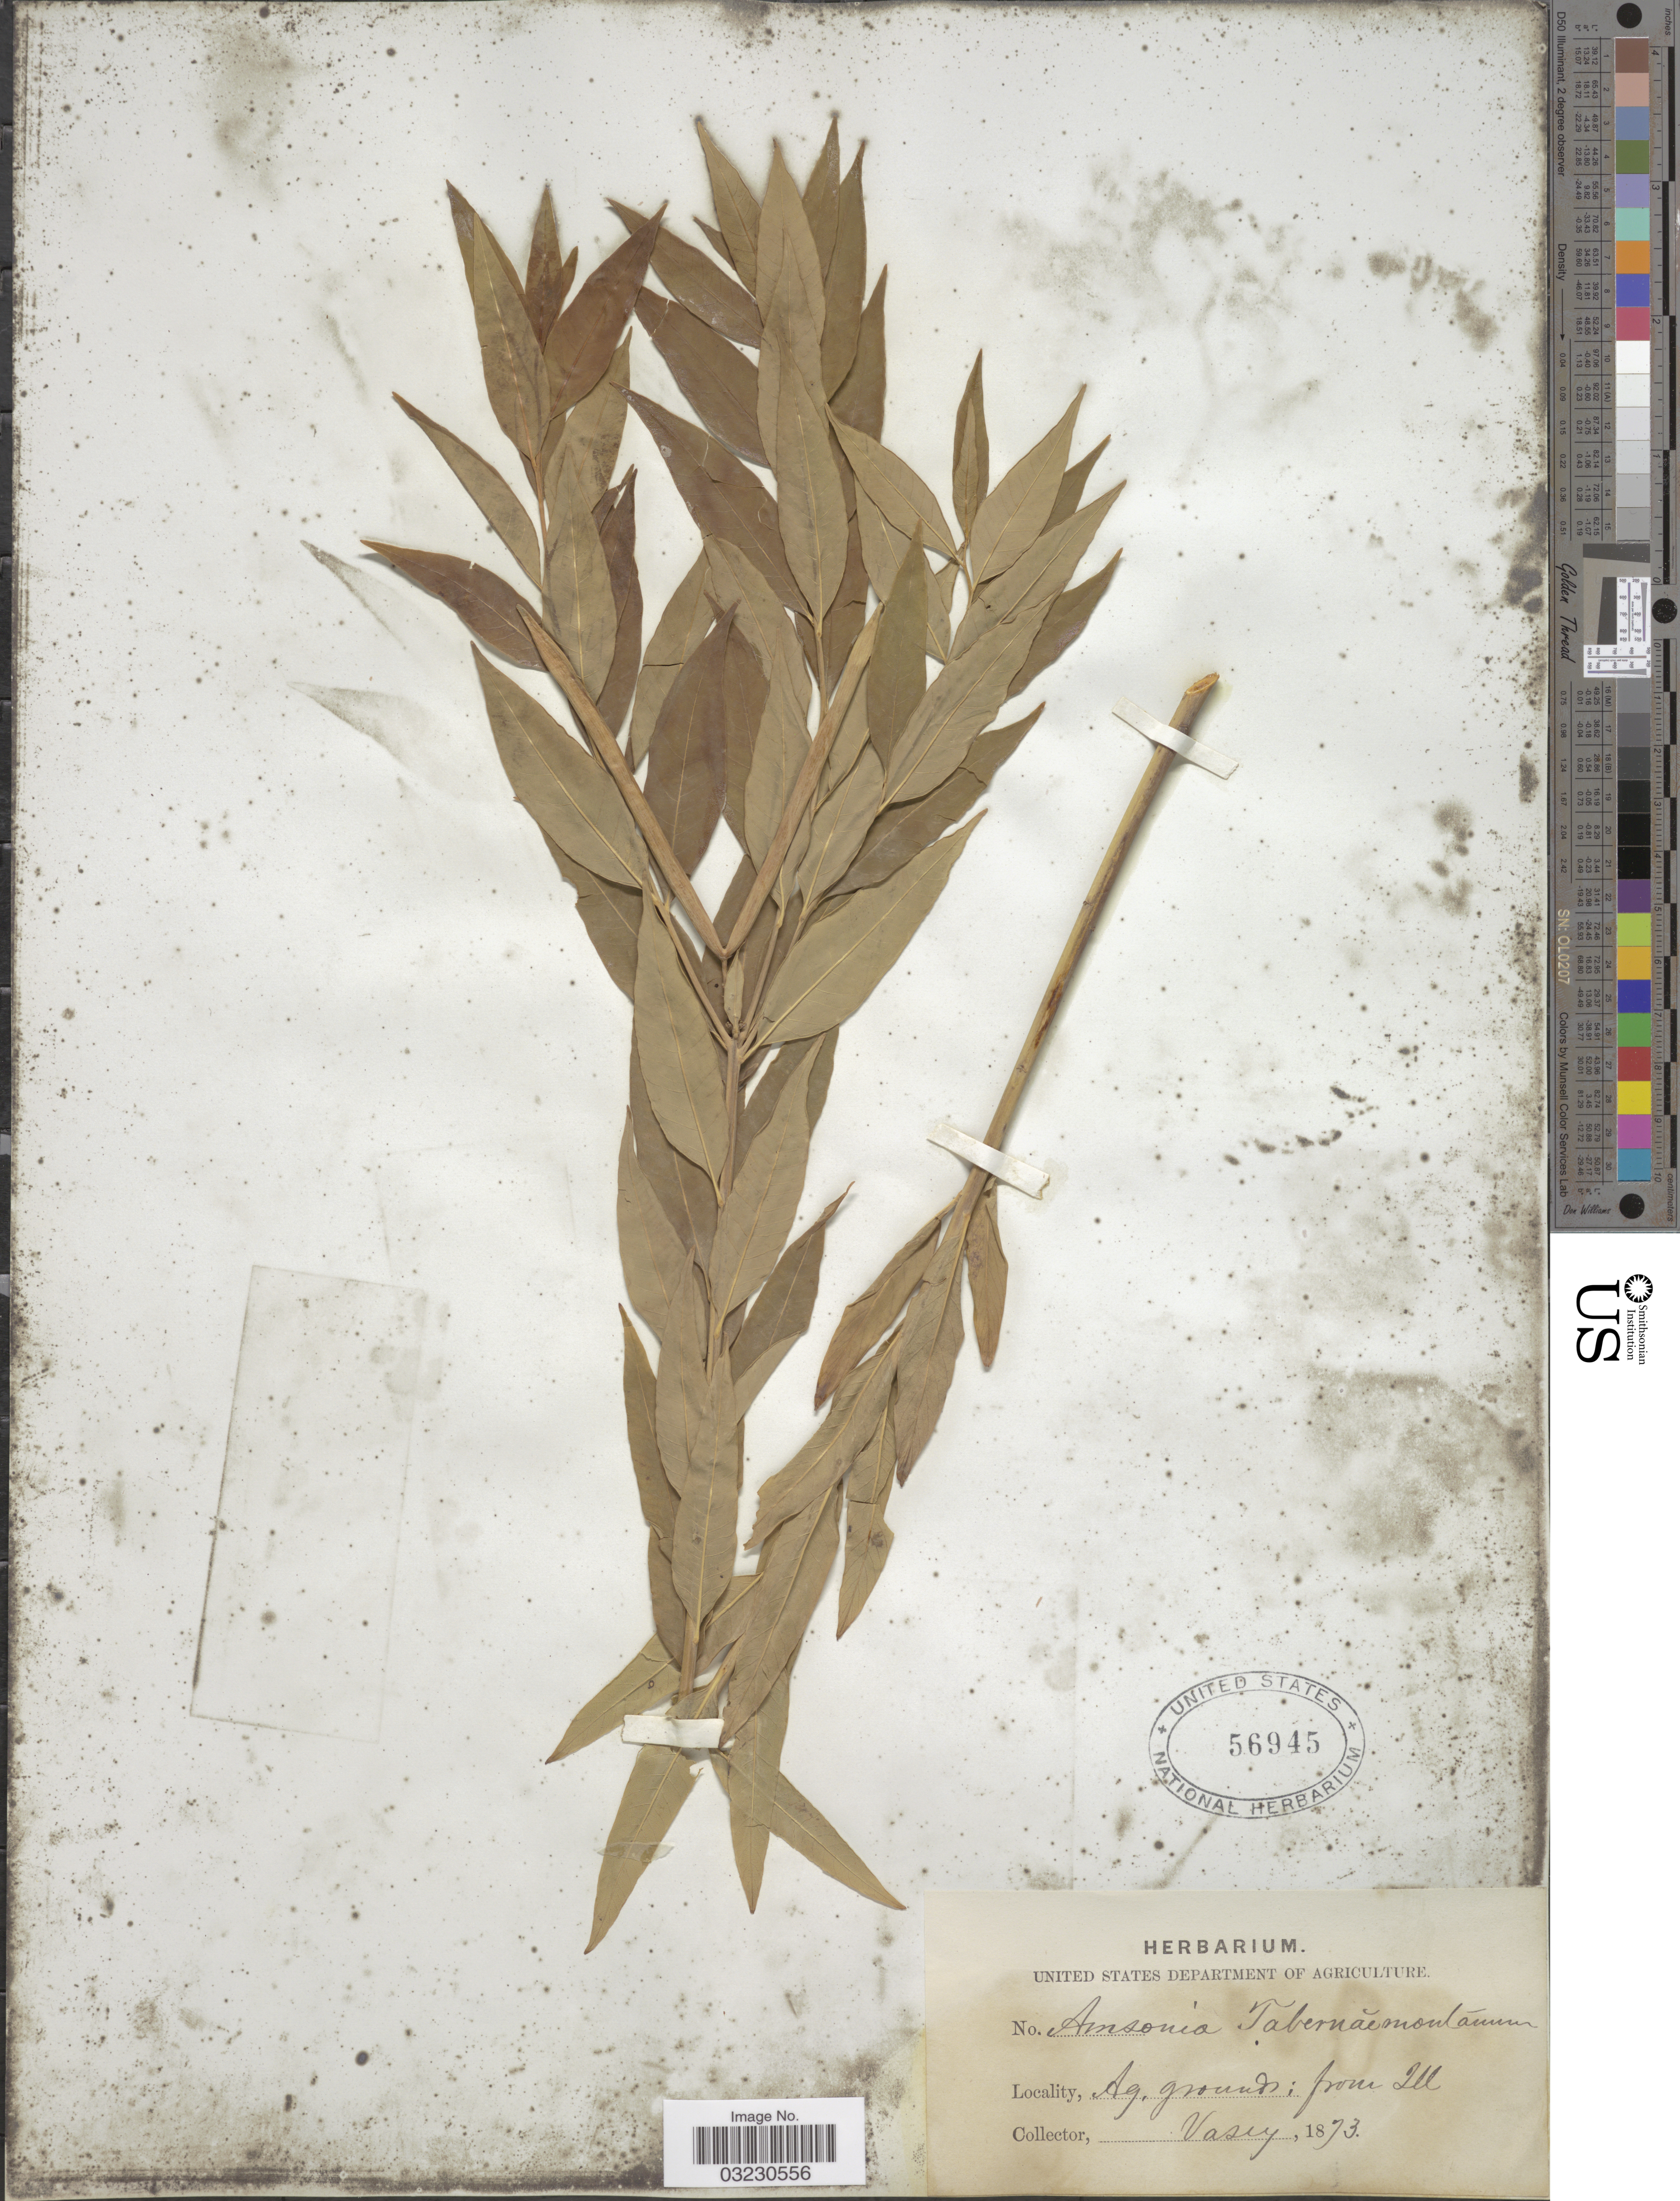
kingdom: Plantae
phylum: Tracheophyta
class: Magnoliopsida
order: Gentianales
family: Apocynaceae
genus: Amsonia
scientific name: Amsonia tabernaemontana var. salicifolia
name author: (Pursh) Woodson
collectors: Vasey, --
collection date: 1873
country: United States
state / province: Illinois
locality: Ag. grounds; from Ill.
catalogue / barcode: US 56945